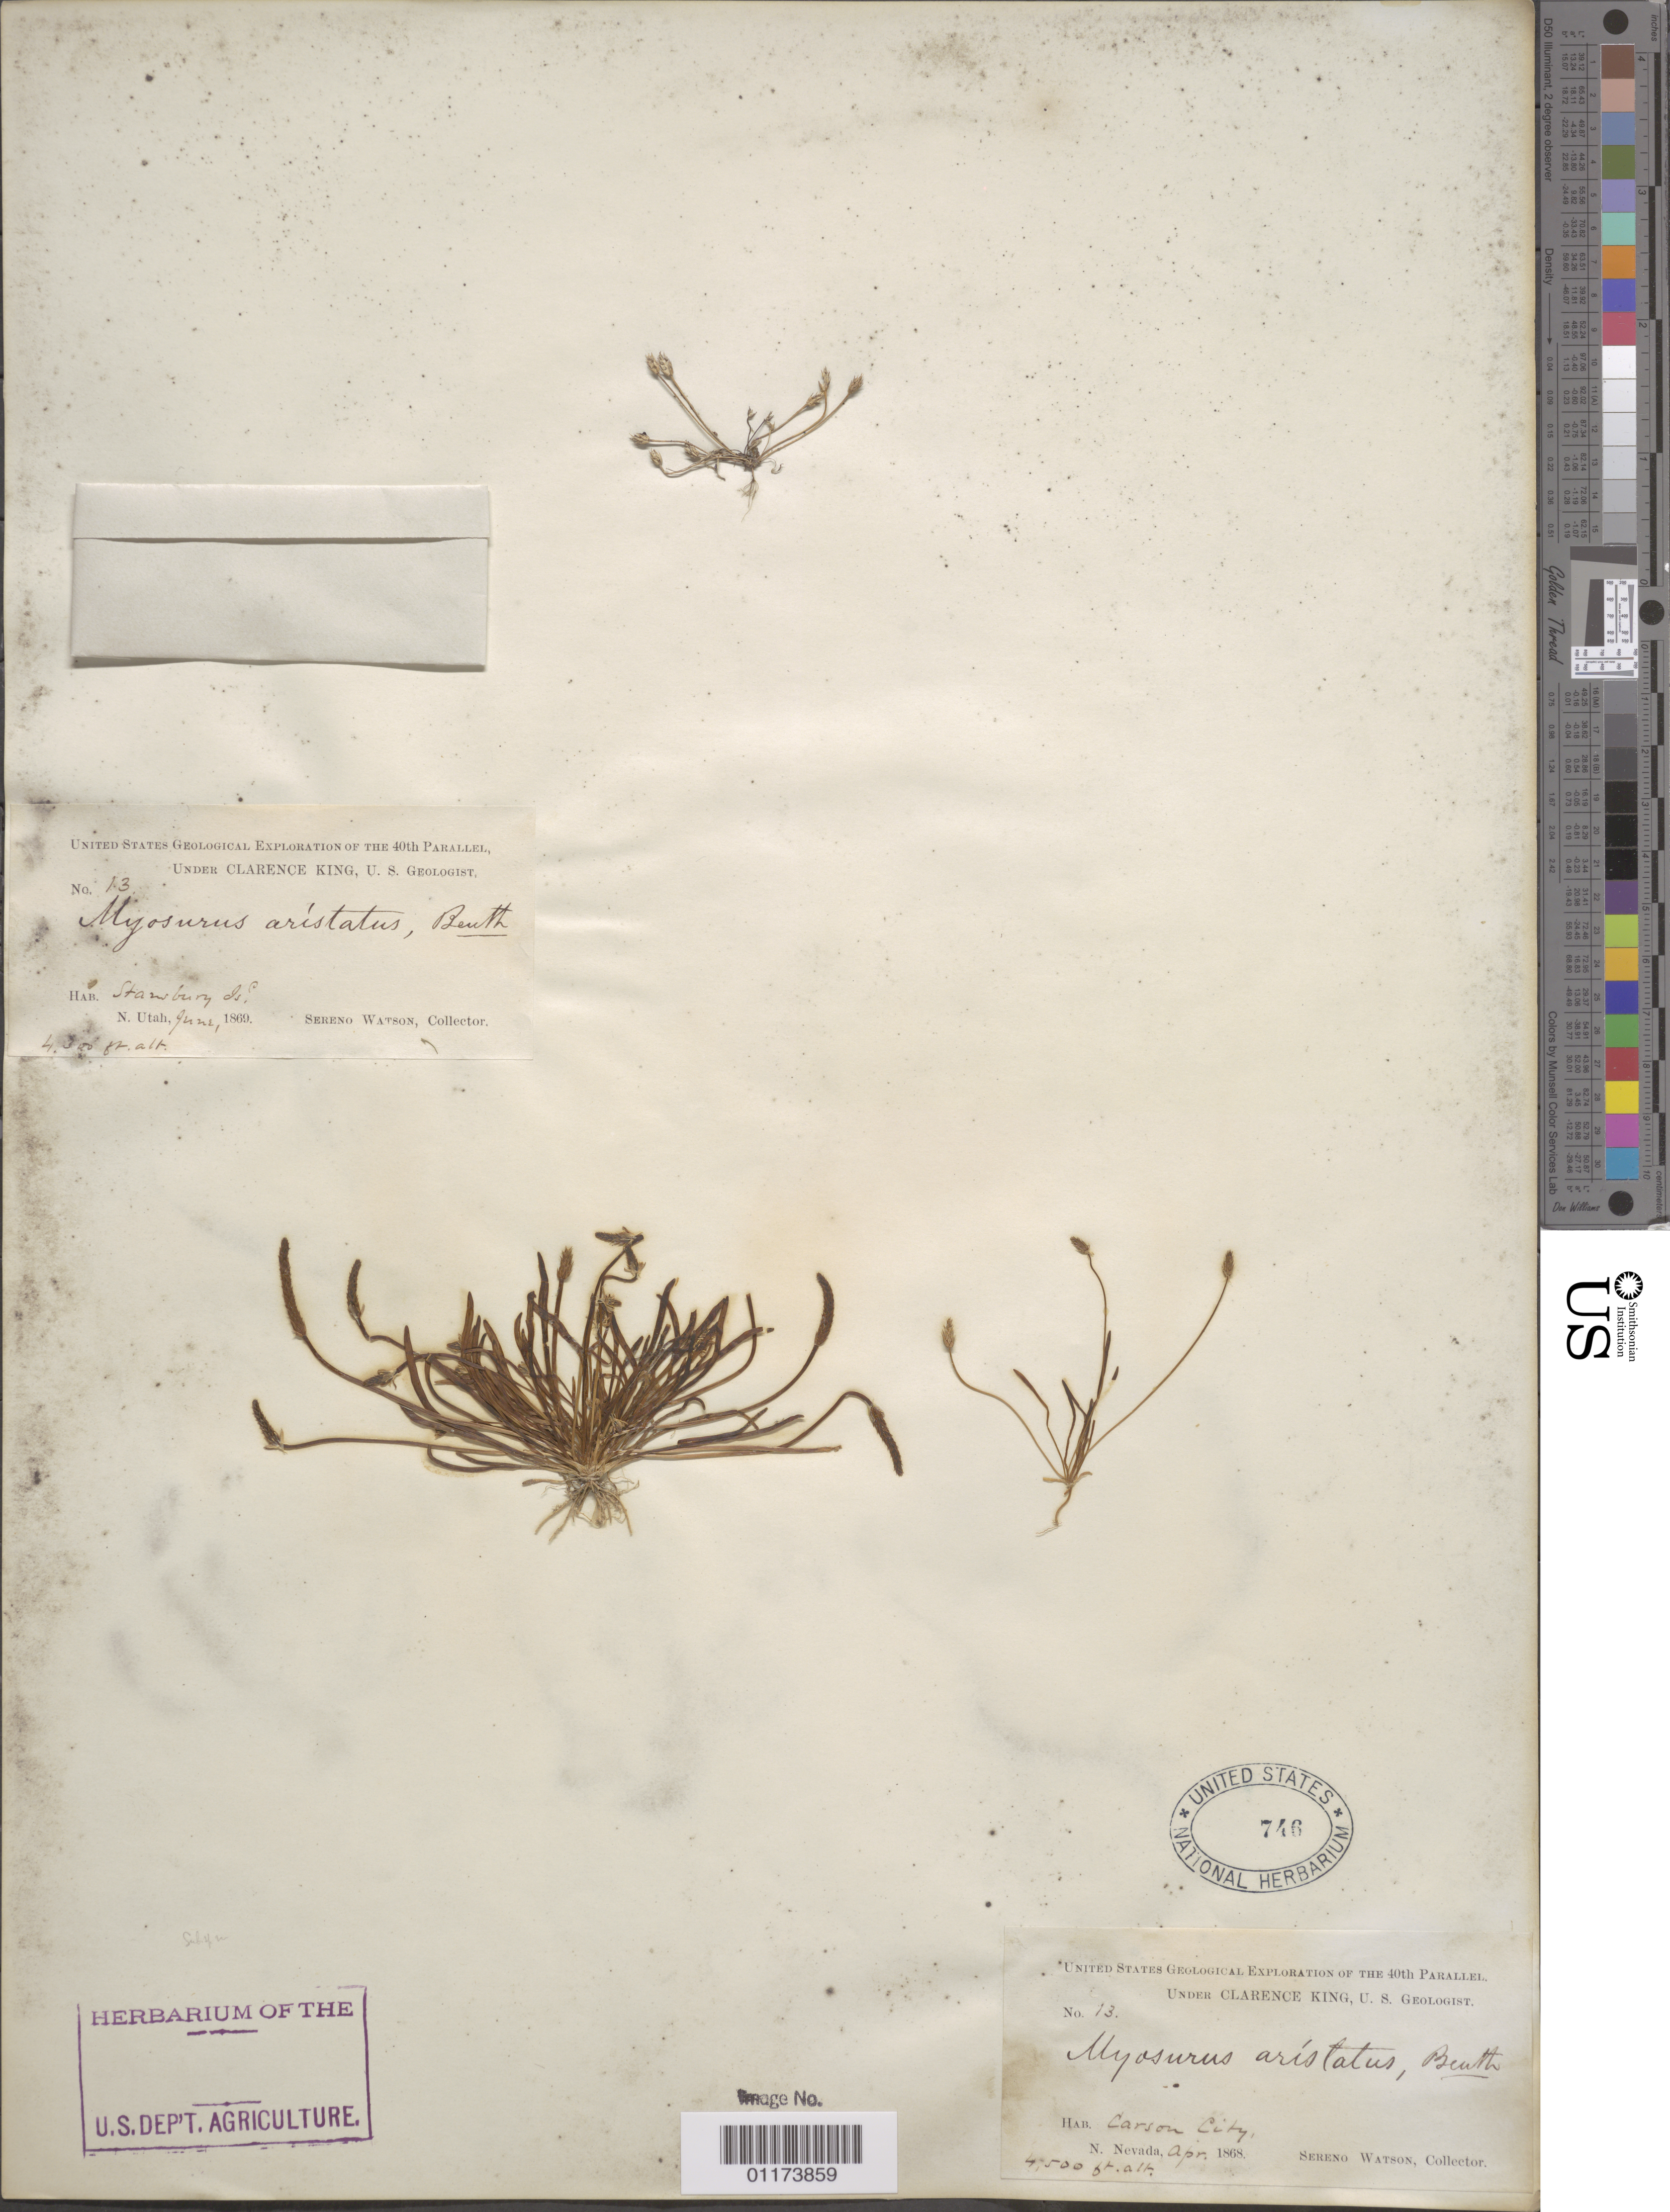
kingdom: Plantae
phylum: Tracheophyta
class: Magnoliopsida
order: Ranunculales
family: Ranunculaceae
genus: Myosurus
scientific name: Myosurus aristatus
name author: Benth.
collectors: S. Watson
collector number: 13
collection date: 1868-04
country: United States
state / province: Nevada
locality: Canon City, N. Nevada.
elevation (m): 1372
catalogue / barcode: US 746